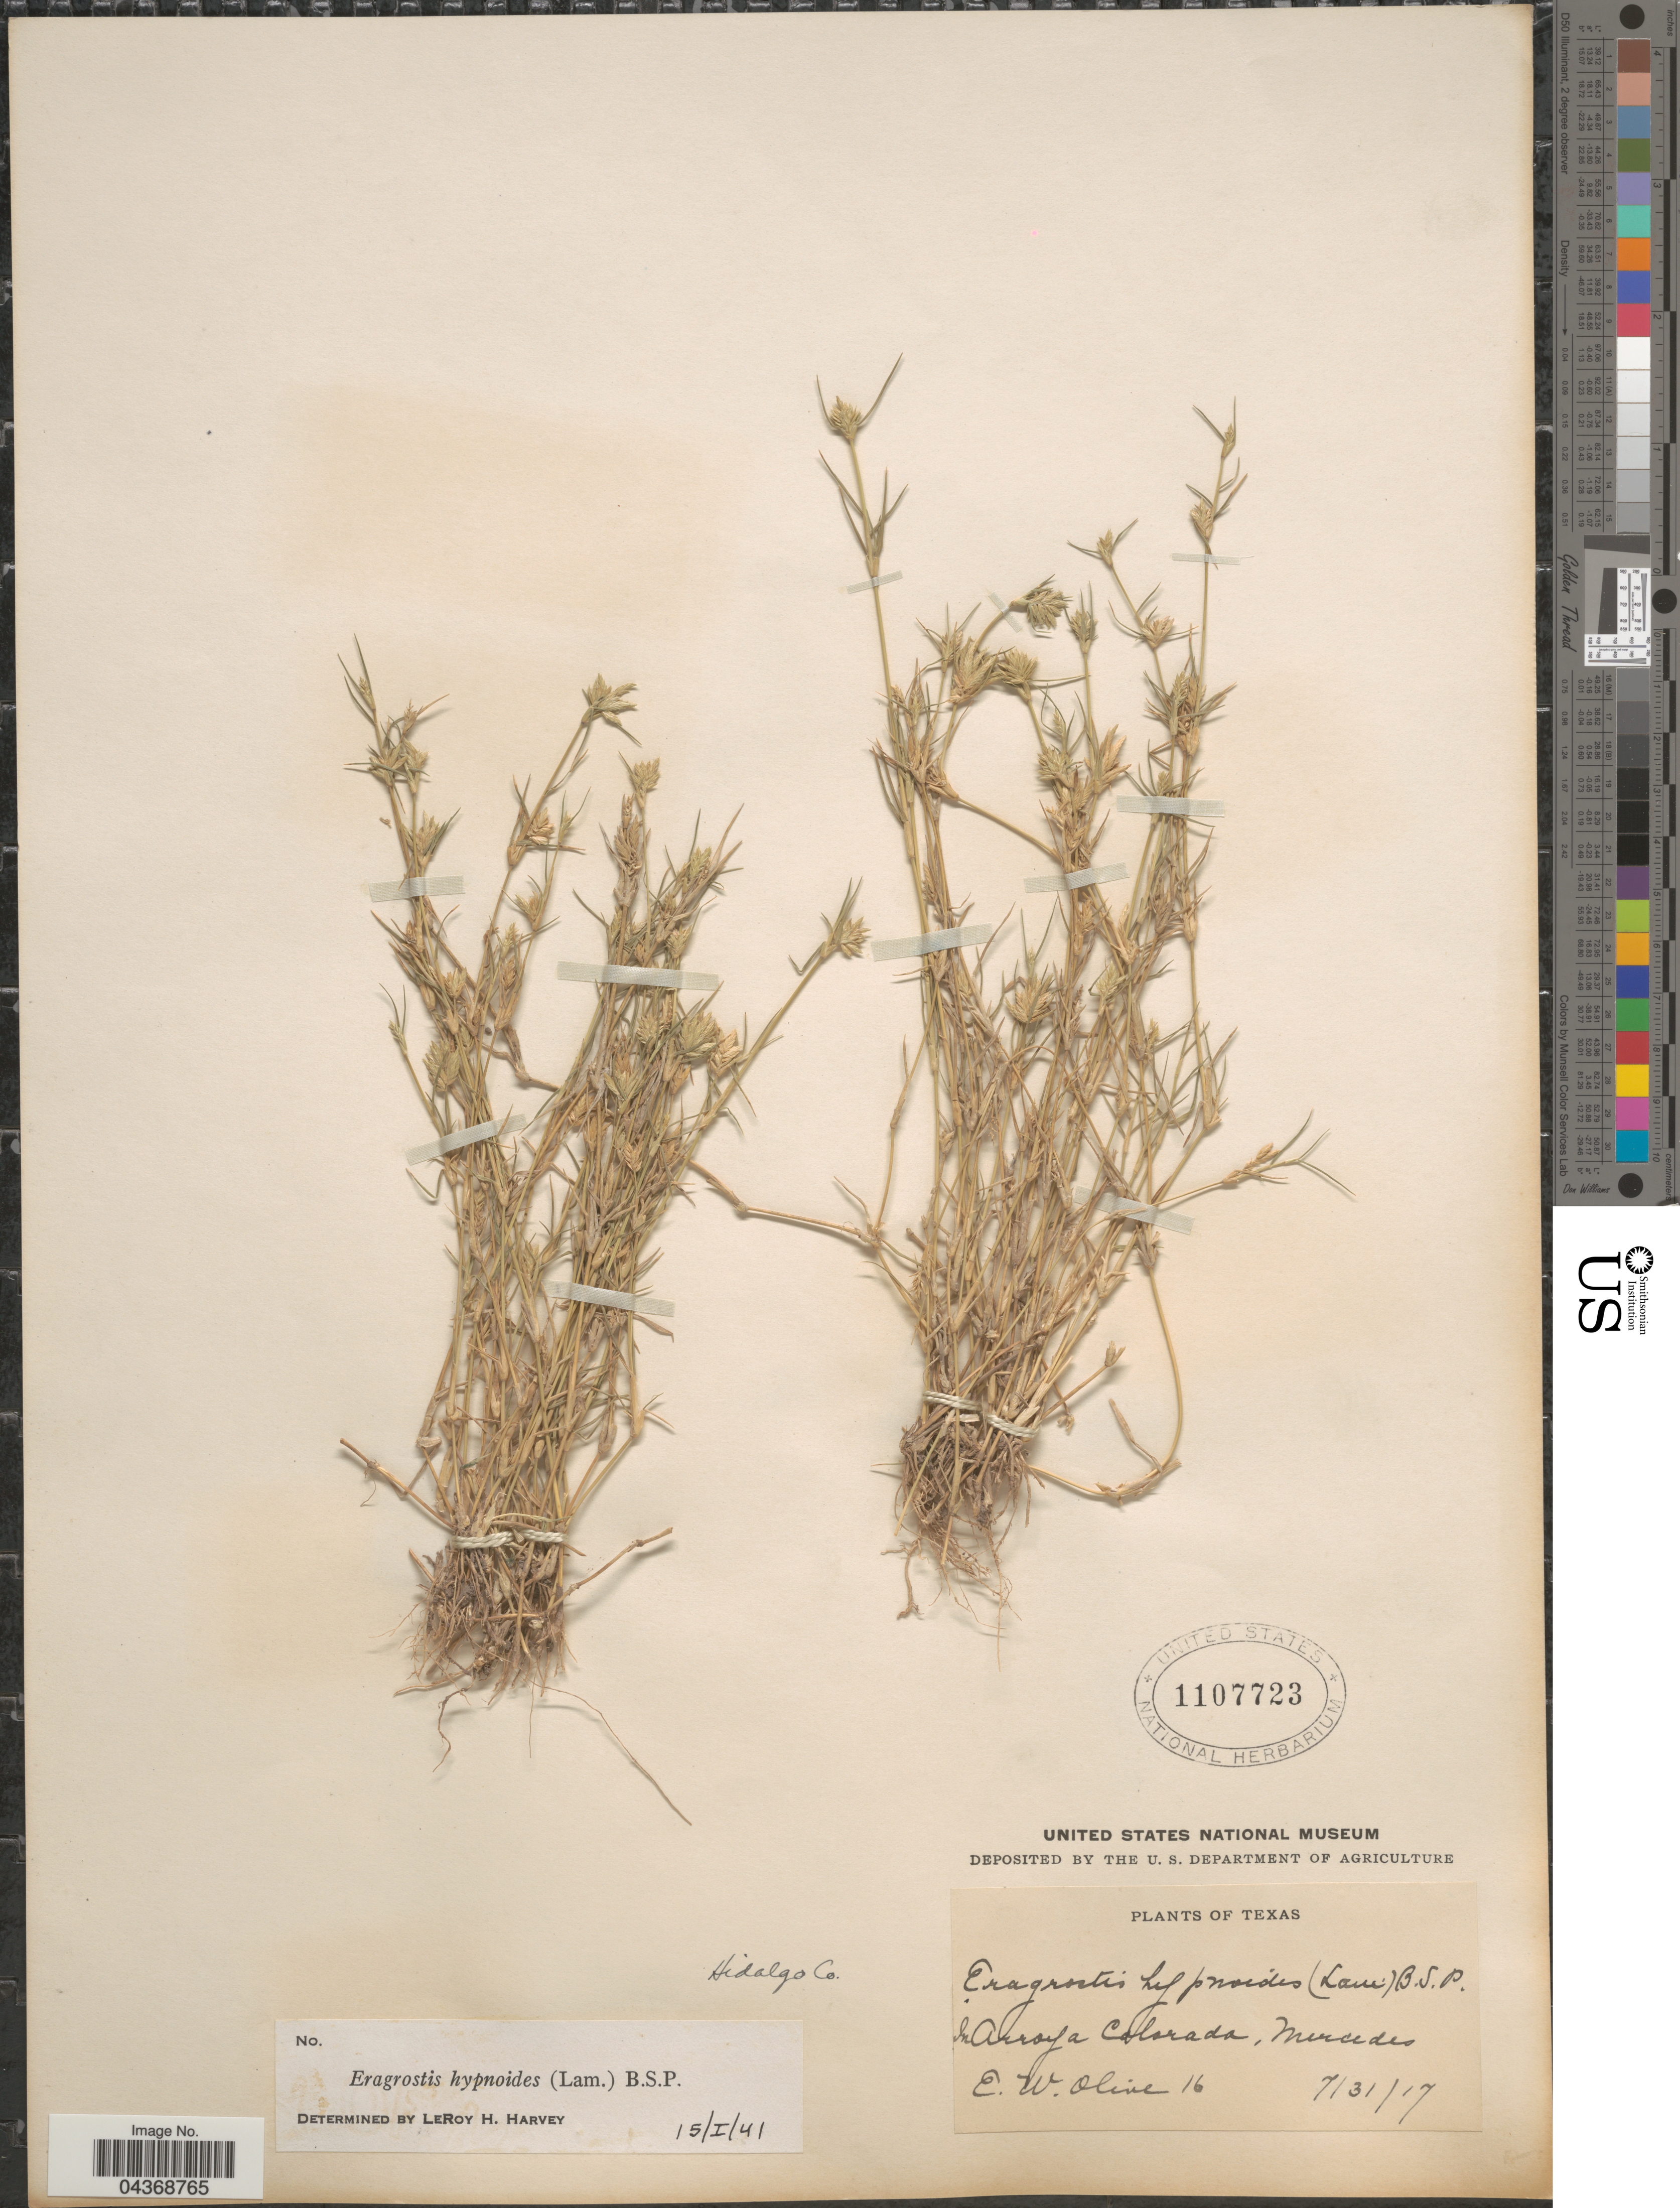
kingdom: Plantae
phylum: Tracheophyta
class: Liliopsida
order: Poales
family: Poaceae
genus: Eragrostis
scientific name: Eragrostis hypnoides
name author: (Lam.) Britton, Stearns & Poggenb.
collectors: E. Olive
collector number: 16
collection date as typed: Transcribed d/m/y: 31/7/17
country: United States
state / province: Texas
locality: Hidalgo Co. In Arroya Colorado, Mercedes.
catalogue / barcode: US 1107723